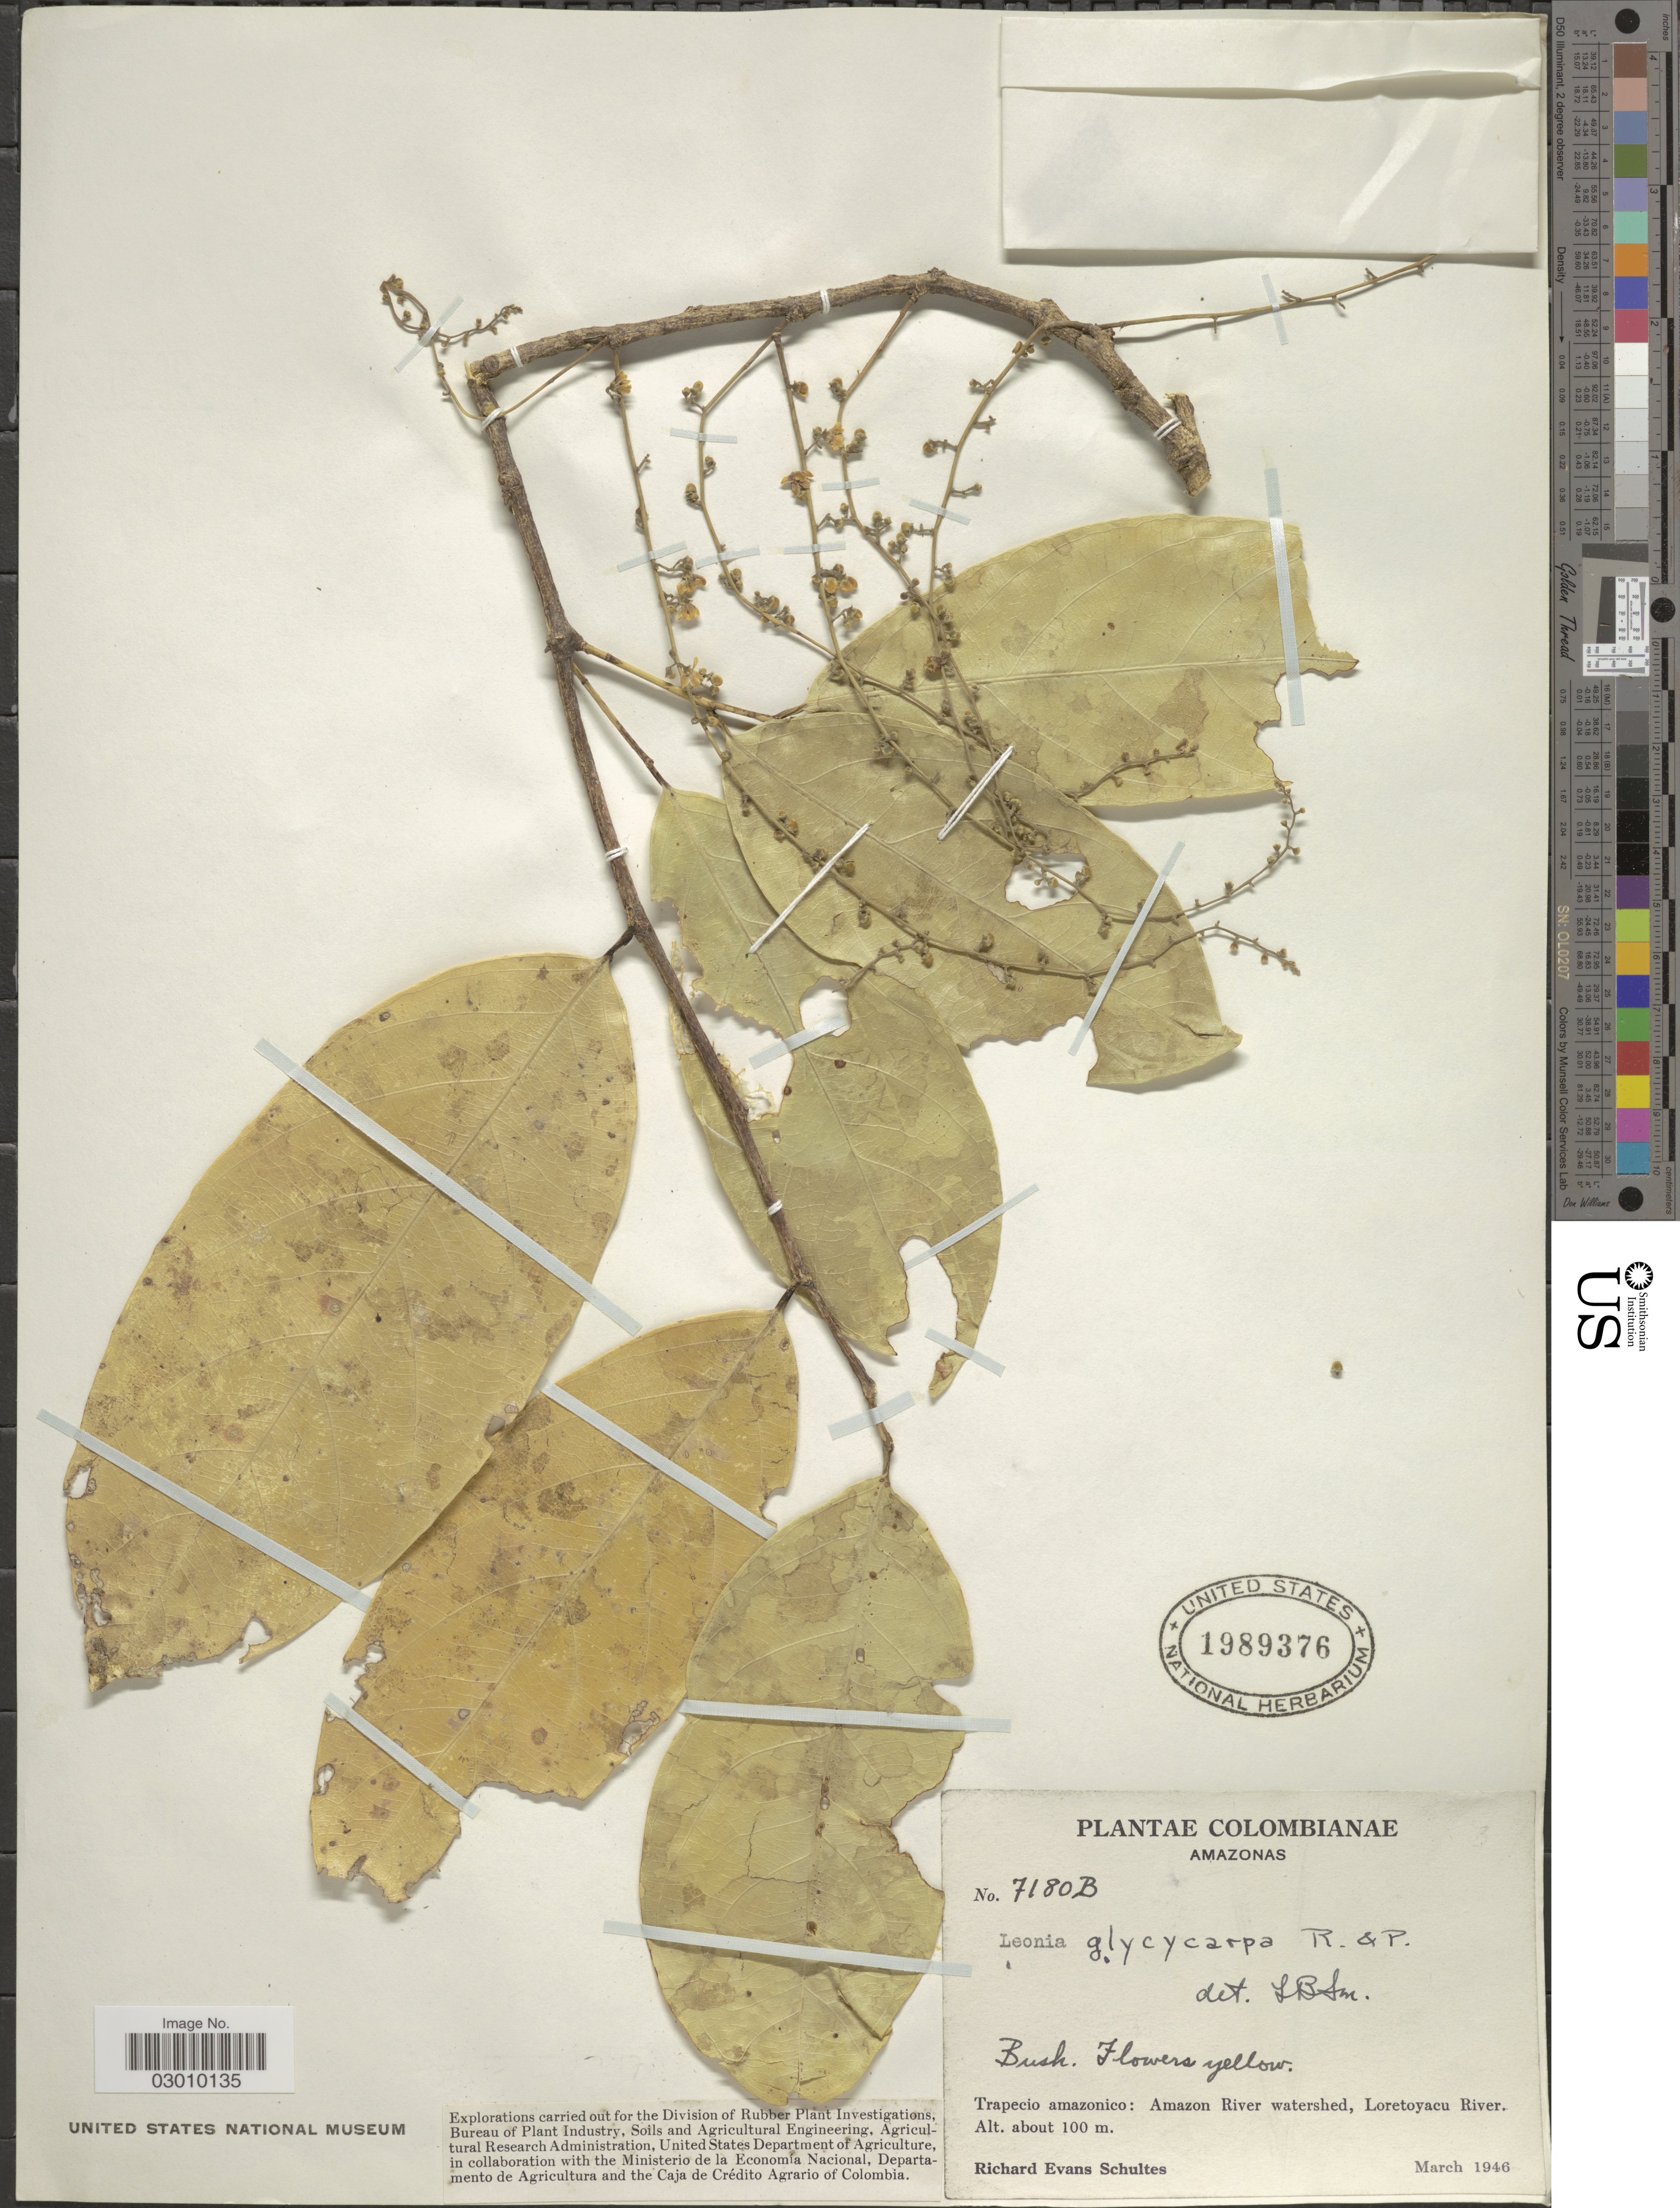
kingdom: Plantae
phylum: Tracheophyta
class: Magnoliopsida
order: Malpighiales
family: Violaceae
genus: Leonia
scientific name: Leonia glycycarpa var. racemosa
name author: (Mart.) L.B. Sm. & A. Fernández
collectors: R. E. Schultes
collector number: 7180B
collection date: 1946-03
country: Colombia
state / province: Amazônas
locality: Trapecio amazonico: Amazon River watershed, Loretoyacu River.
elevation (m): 100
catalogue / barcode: US 1989376